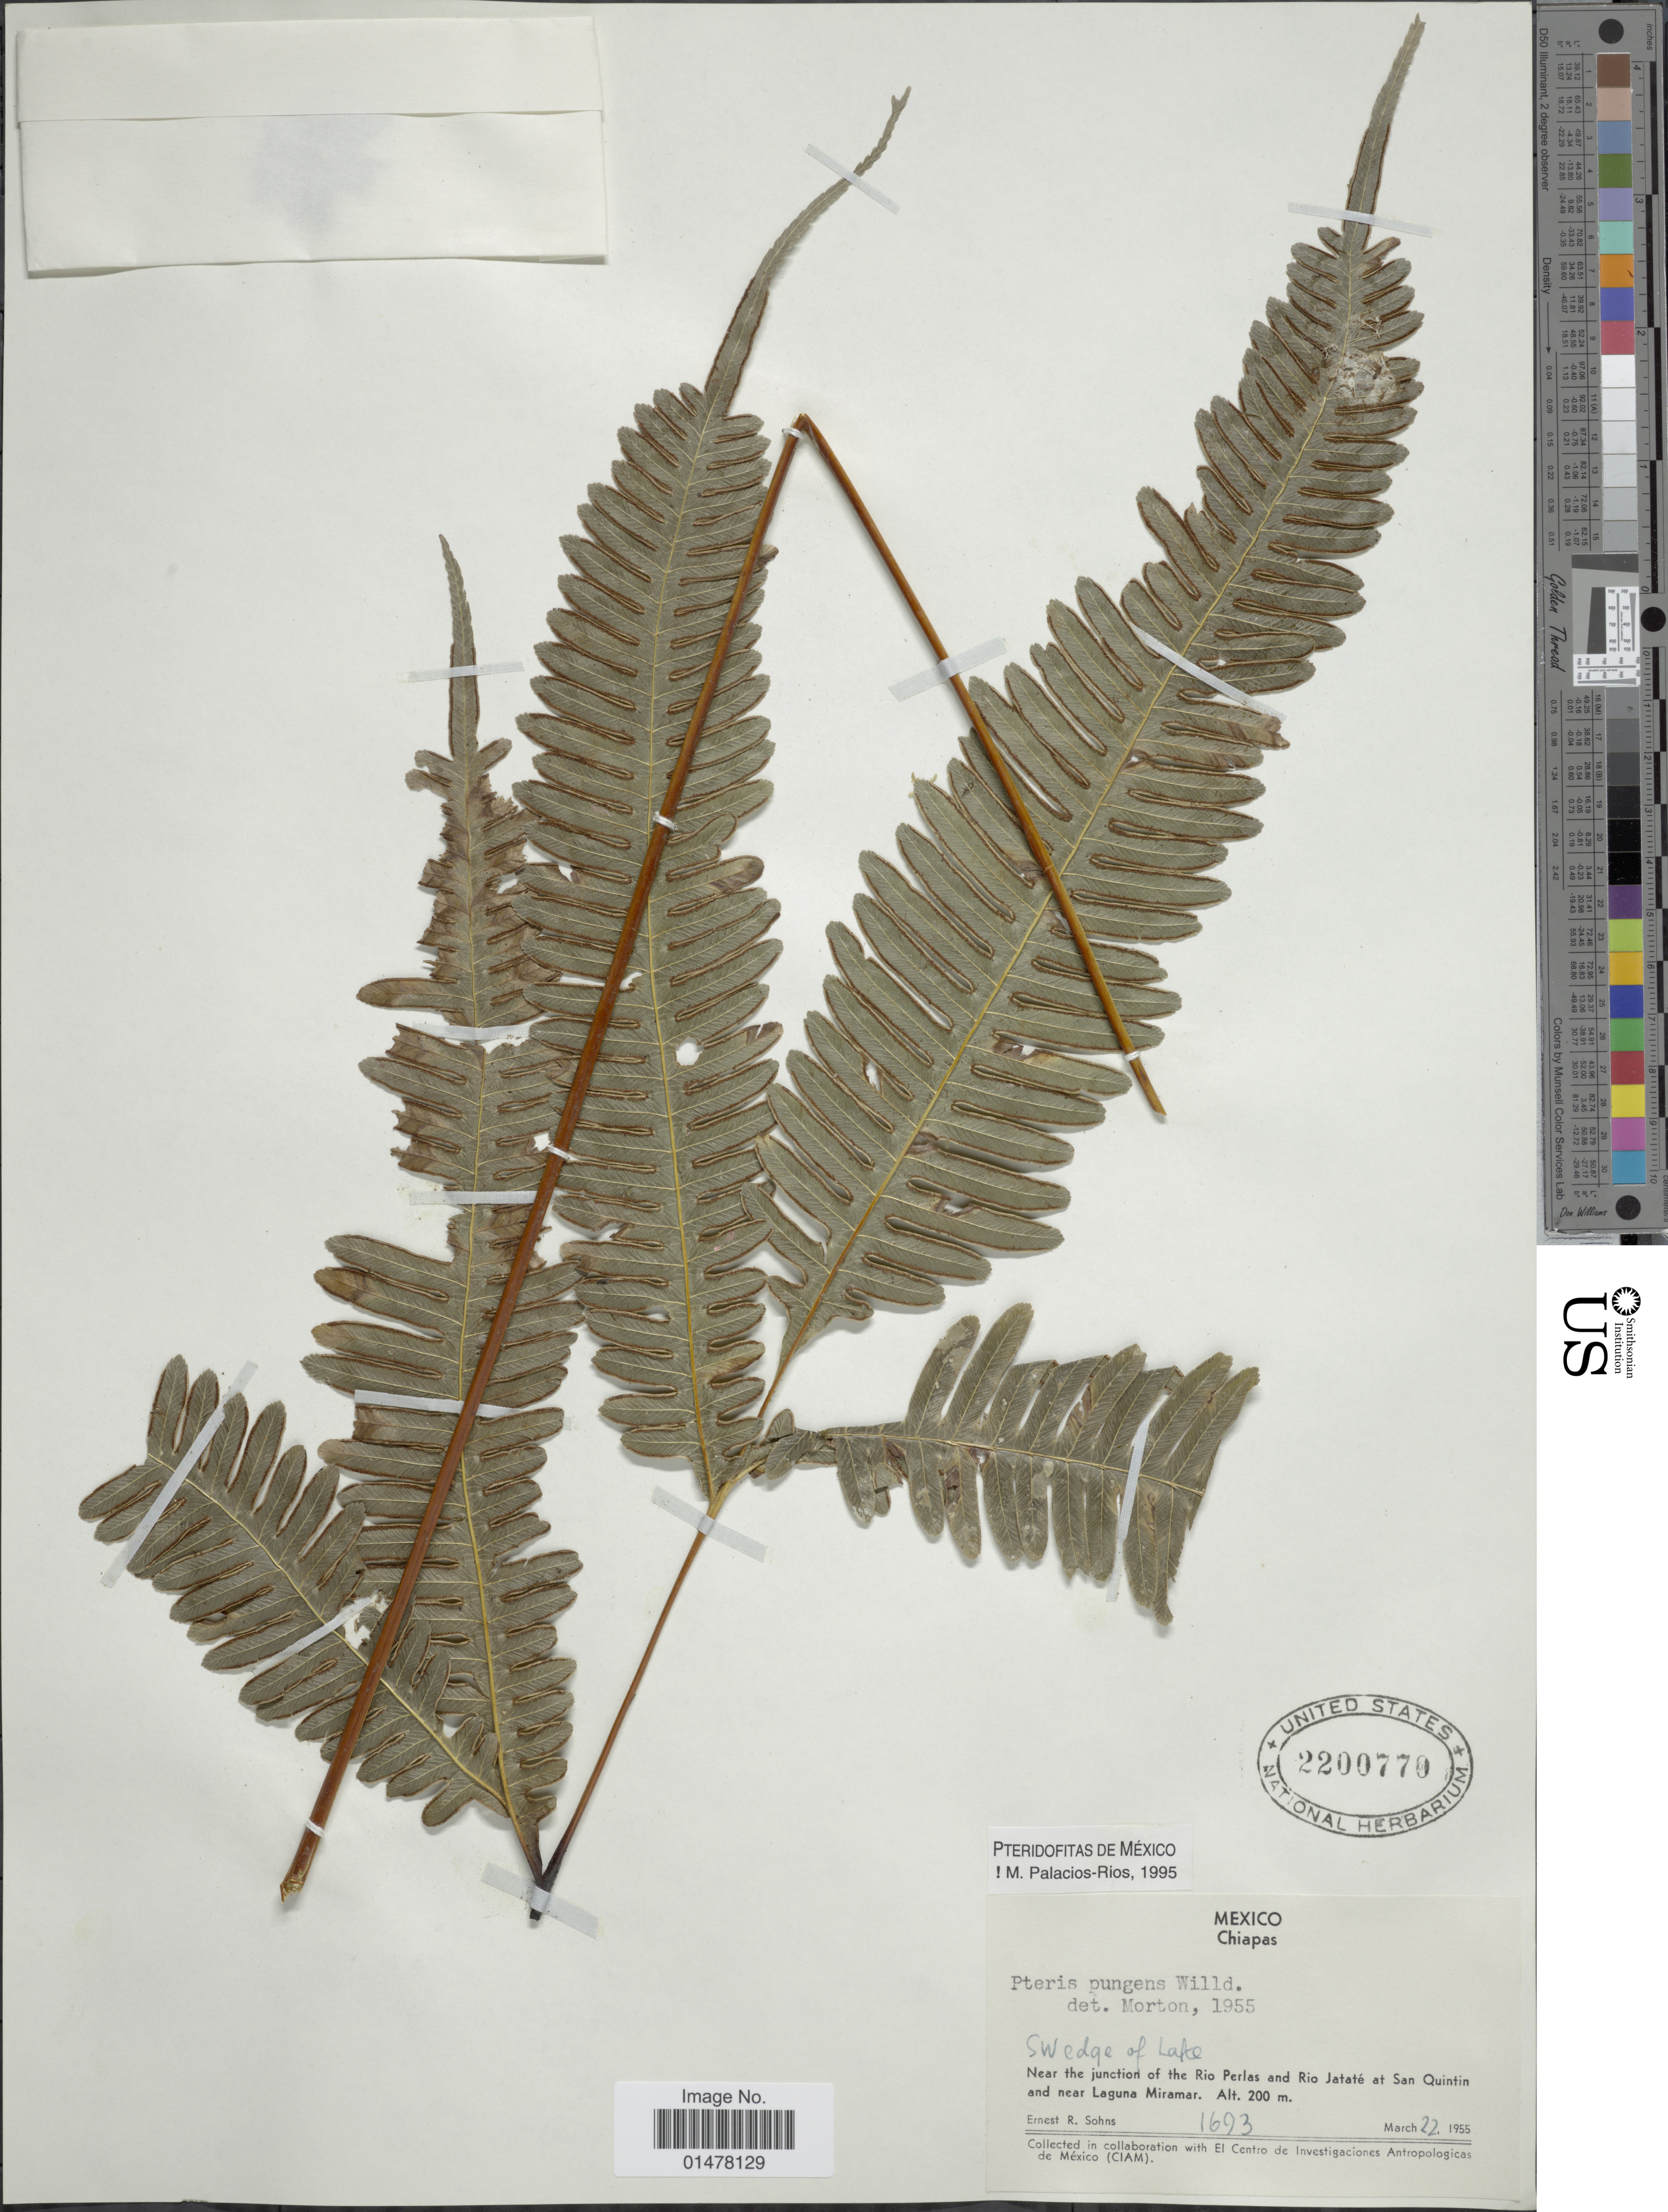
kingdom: Plantae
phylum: Tracheophyta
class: Polypodiopsida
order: Polypodiales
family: Pteridaceae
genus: Pteris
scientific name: Pteris pungens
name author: Willd.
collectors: E. R. Sohns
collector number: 1693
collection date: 1955-03-22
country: Mexico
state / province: Chiapas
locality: Mexico, Chiapas, SW edge of lake, Near the junction of the Rio Perlas and Rio Jataté at San Quintin and near Laguna Miramar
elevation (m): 200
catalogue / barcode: US 2200770